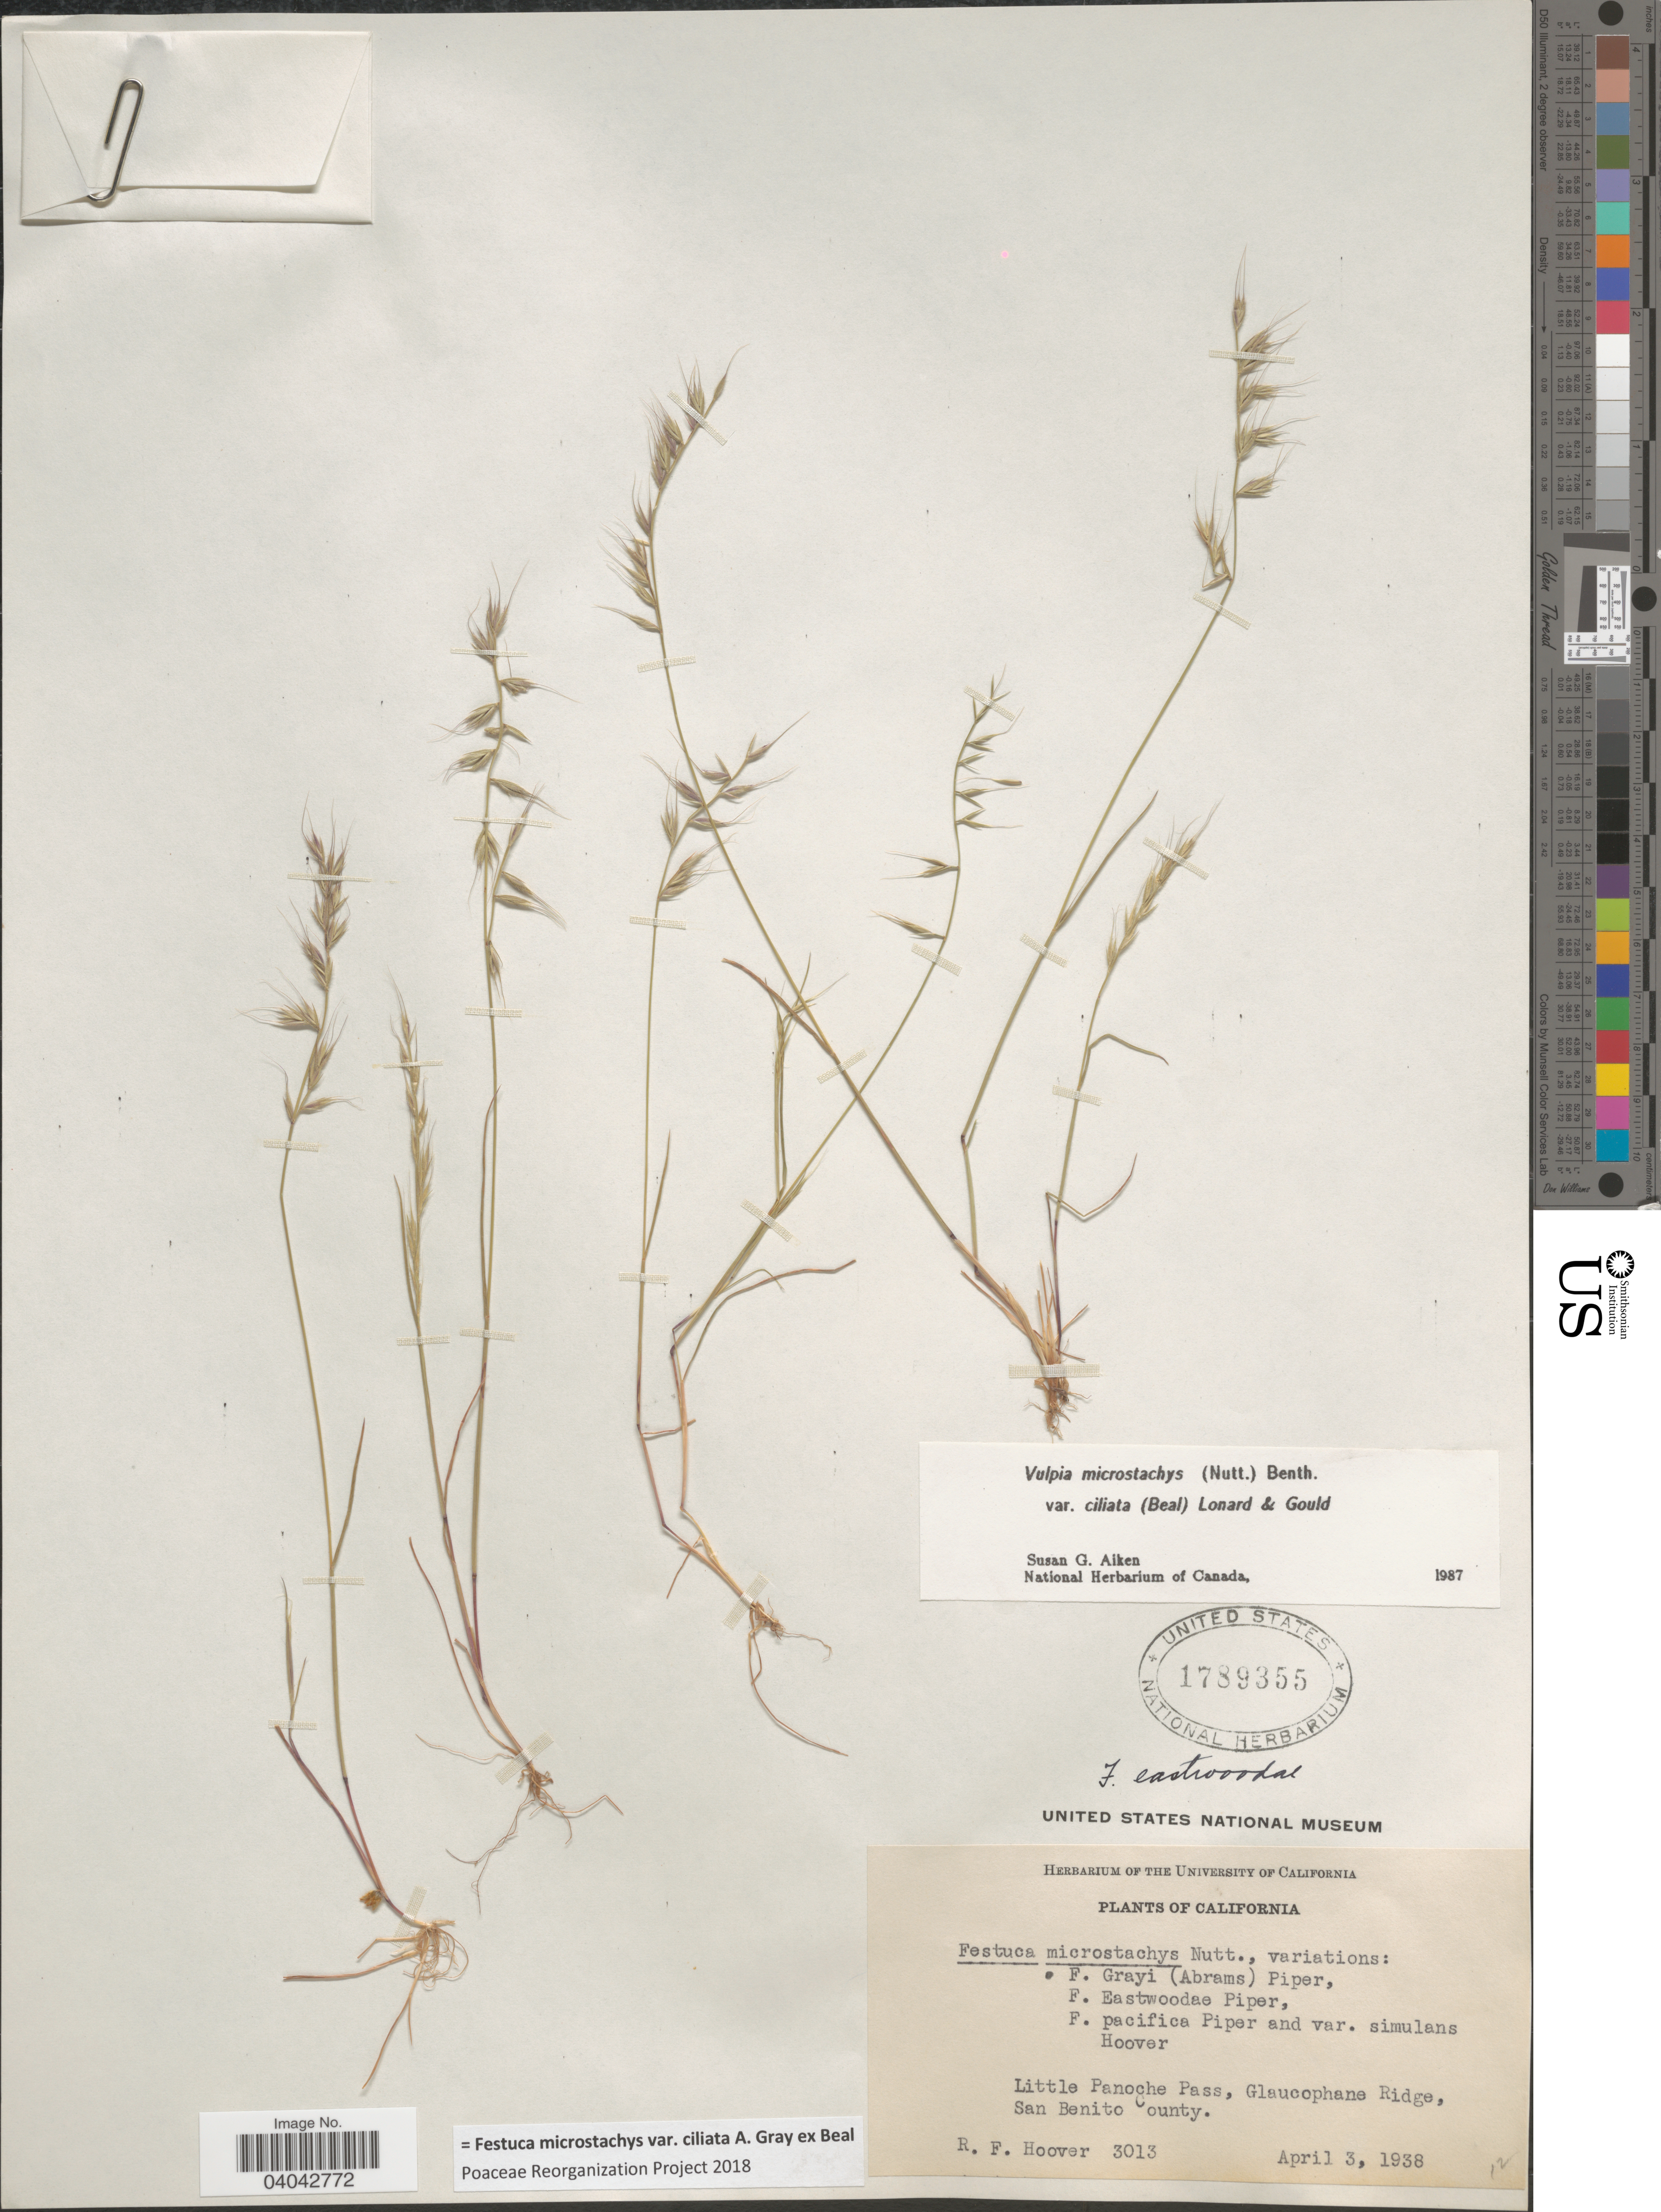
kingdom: Plantae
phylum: Tracheophyta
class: Liliopsida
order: Poales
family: Poaceae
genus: Festuca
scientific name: Festuca microstachys var. ciliata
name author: A. Gray ex W.J. Beal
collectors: R. F. Hoover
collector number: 3013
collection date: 1938-04-03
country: United States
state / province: California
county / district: San Benito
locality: Little Panoche Pass, Glaucophane Ridge, San Benito County.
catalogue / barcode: US 1789355